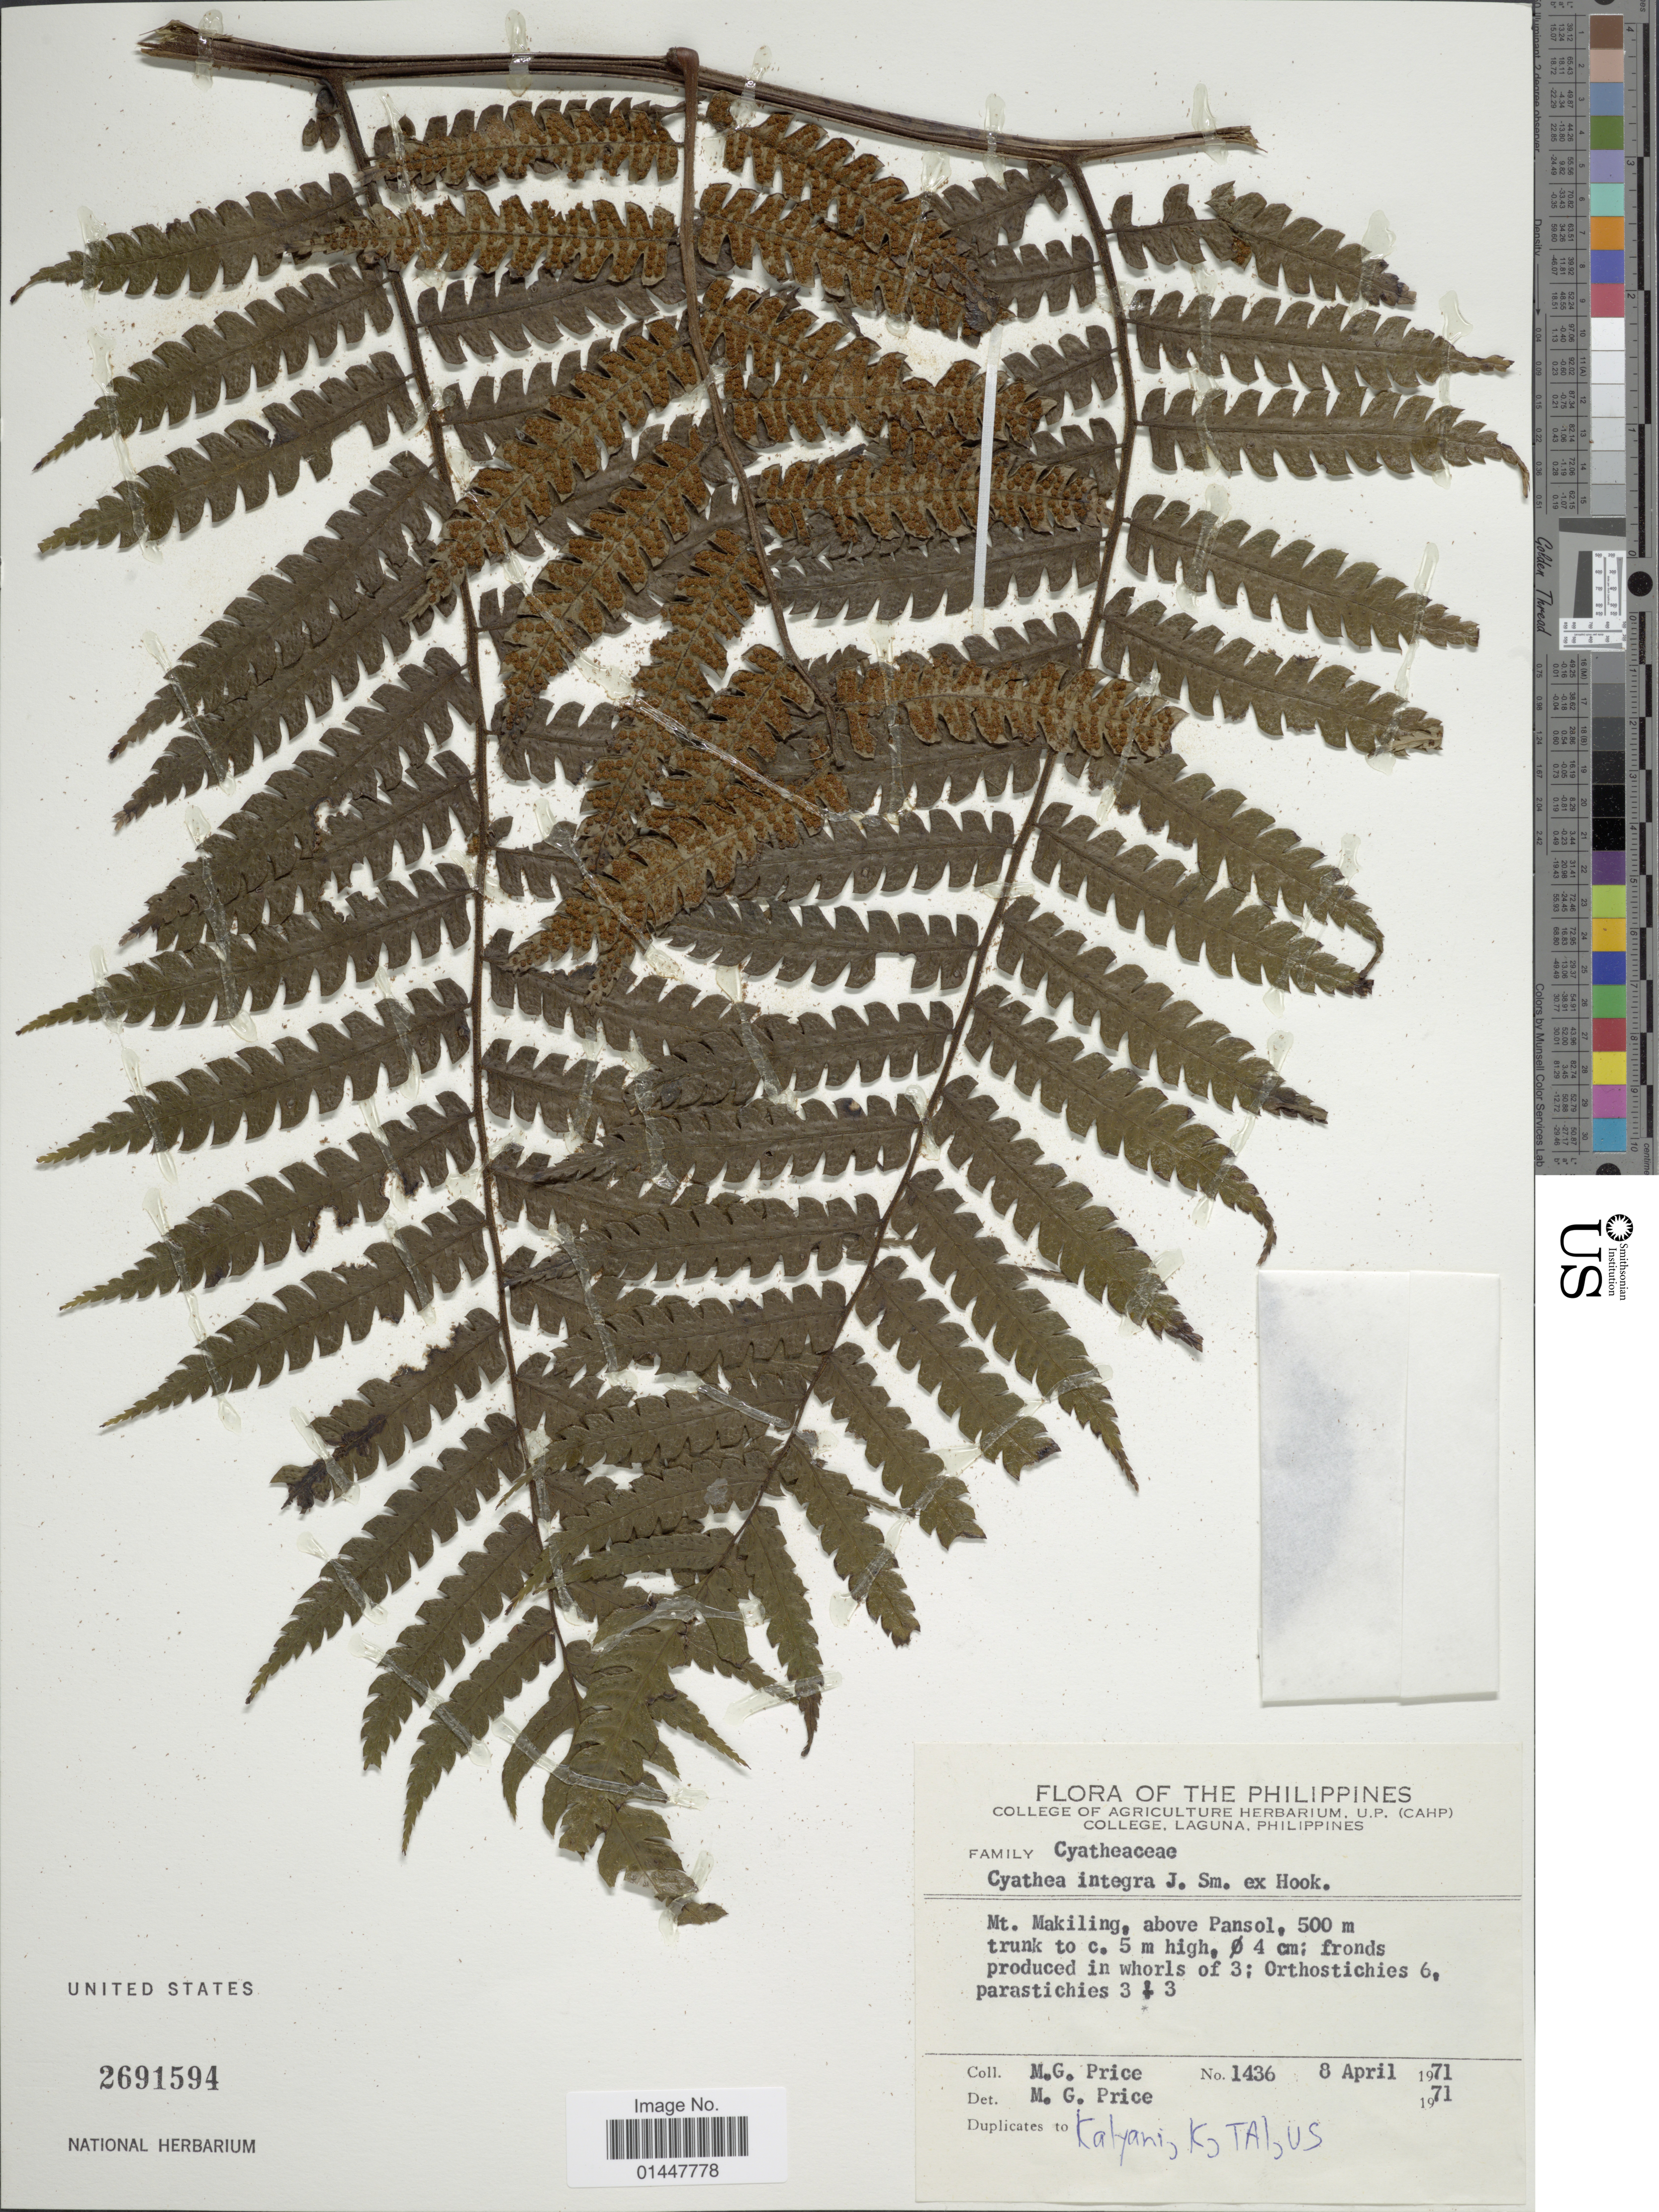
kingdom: Plantae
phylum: Tracheophyta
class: Polypodiopsida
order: Cyatheales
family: Cyatheaceae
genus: Sphaeropteris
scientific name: Sphaeropteris integra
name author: (J. Sm.) R.M. Tryon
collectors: M. G. Price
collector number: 1436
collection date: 1971-04-08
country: Philippines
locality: Mt. Makiling, above Pansol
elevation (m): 500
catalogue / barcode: US 2691594